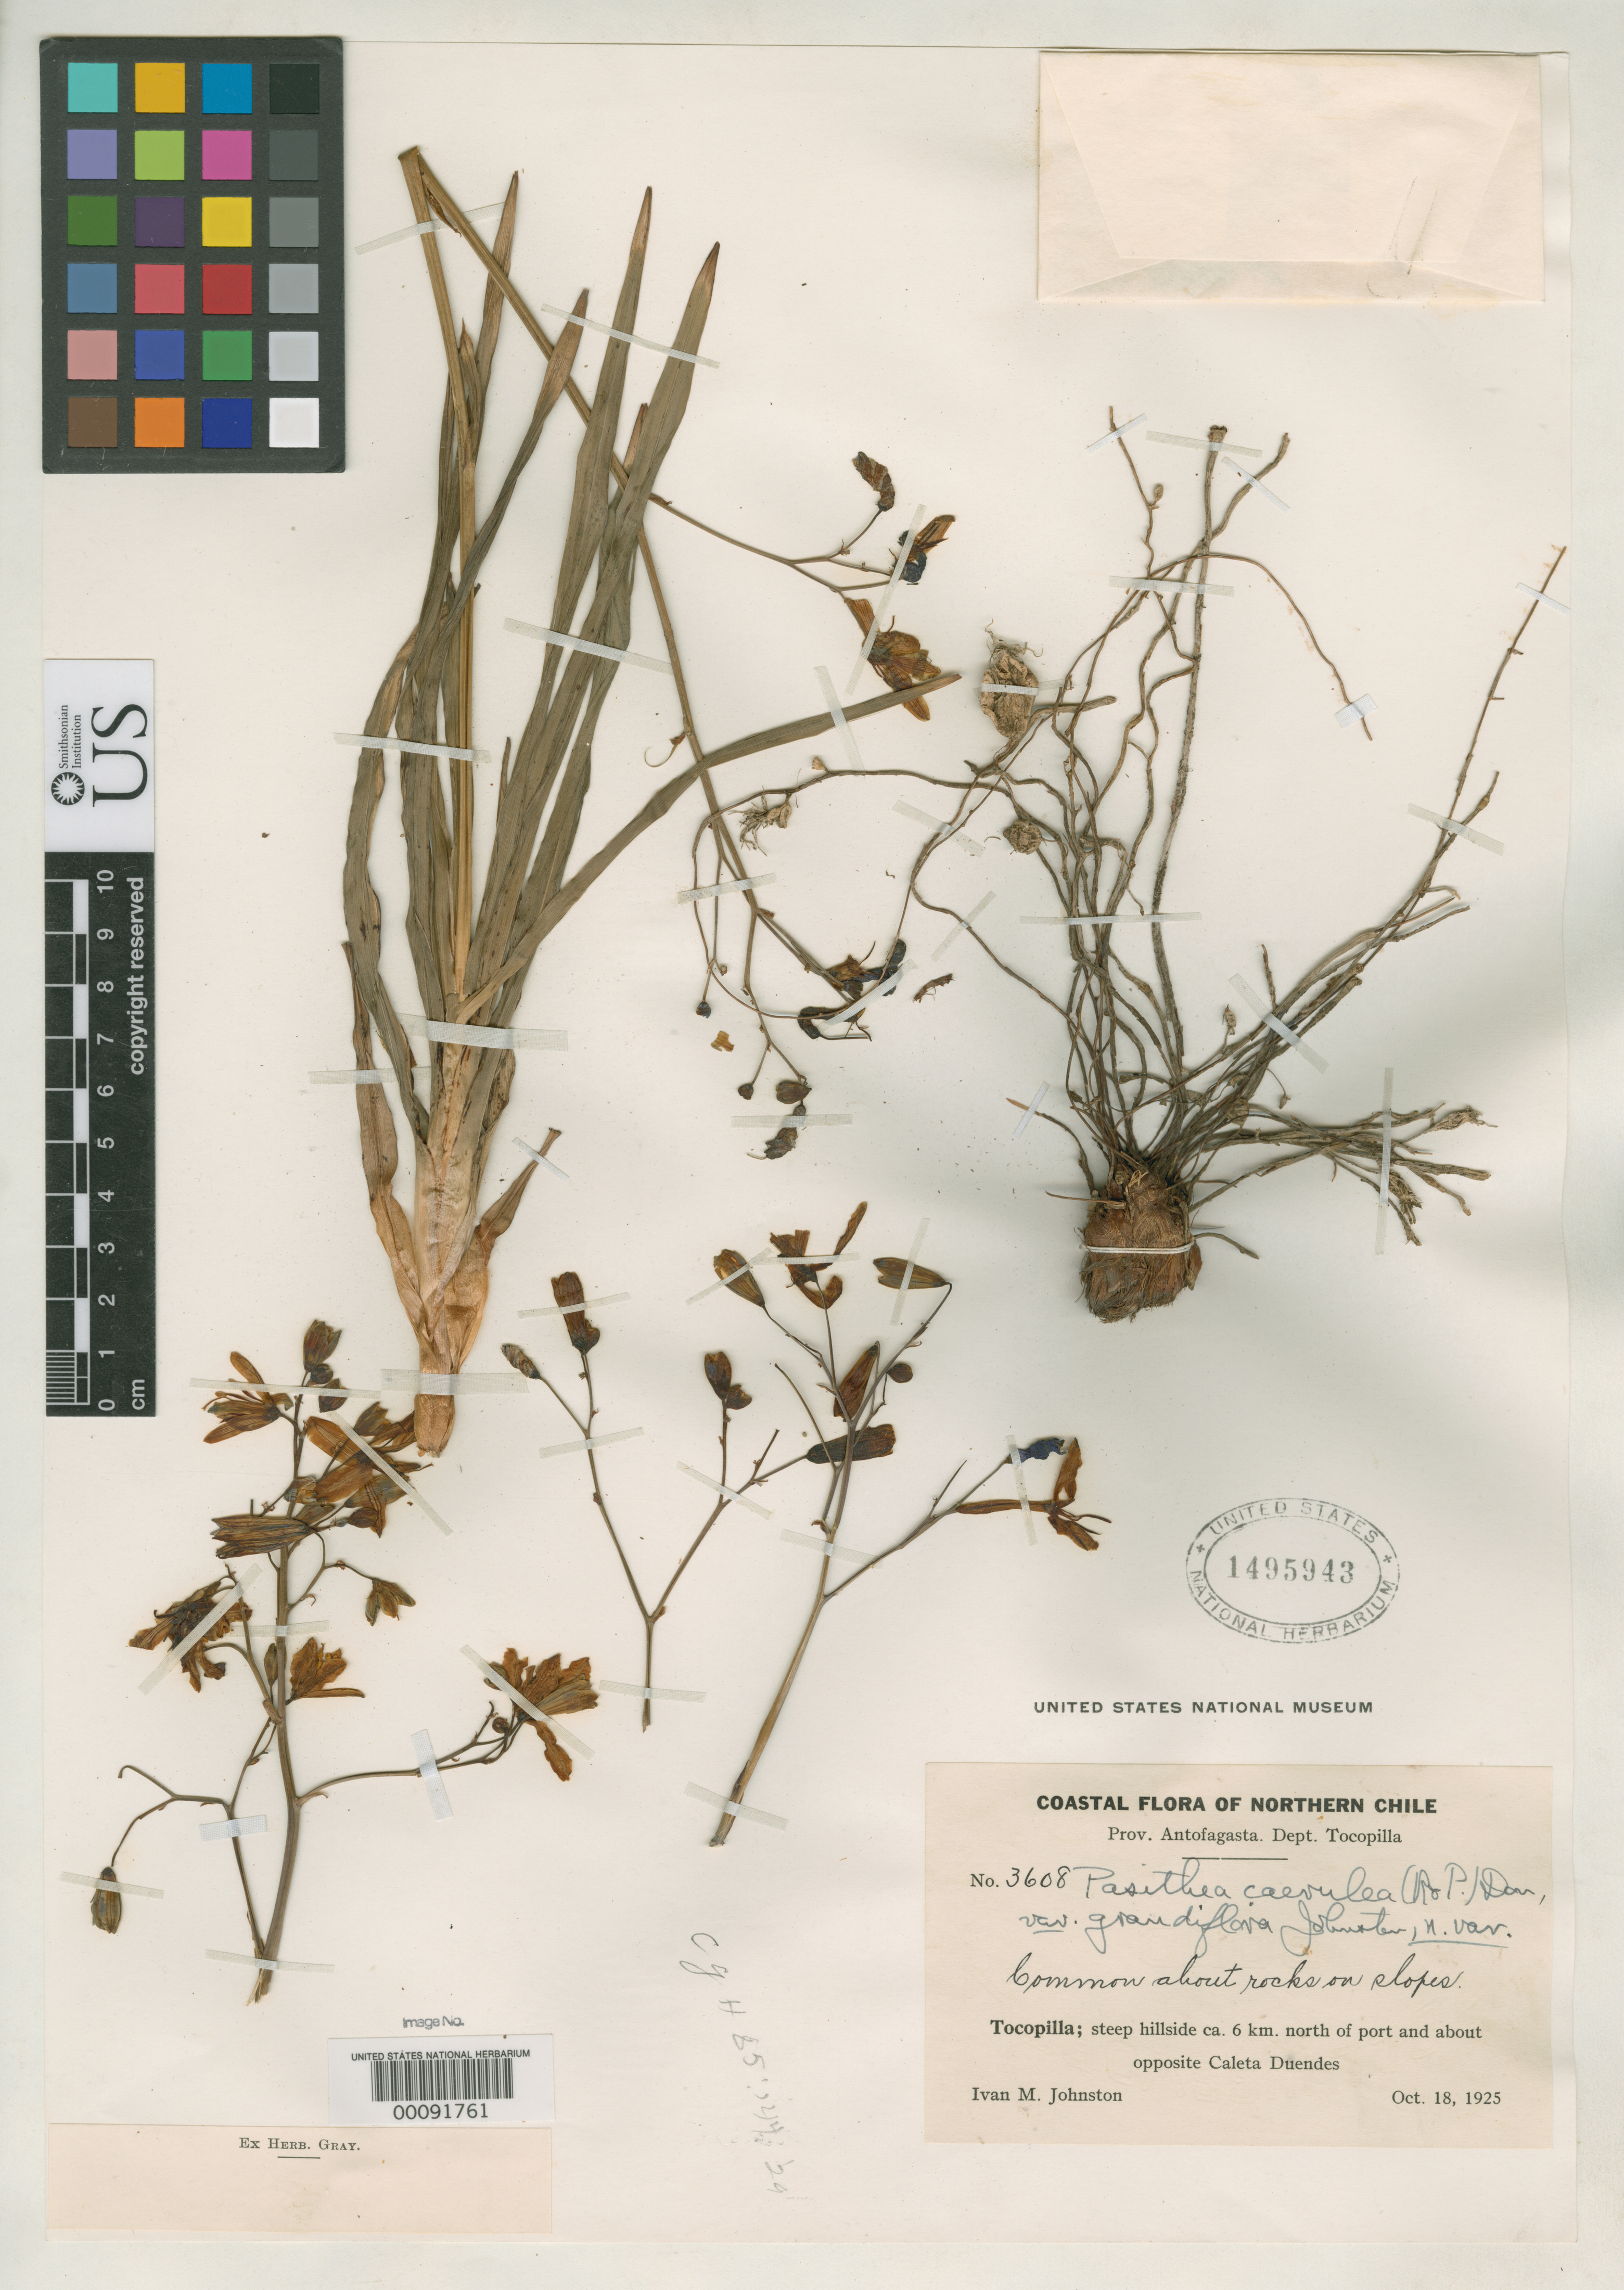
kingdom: Plantae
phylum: Tracheophyta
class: Liliopsida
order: Asparagales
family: Asphodelaceae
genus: Pasithea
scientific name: Pasithea caerulea var. grandiflora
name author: I.M. Johnst.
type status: Isotype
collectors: I.M. Johnston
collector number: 3608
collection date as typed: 18 Oct 1925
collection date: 1925-10-18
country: Chile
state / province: Antofagasta (II)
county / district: Tocopilla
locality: Tocopilla, opposite Caleta Duendes.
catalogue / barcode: US 1495943